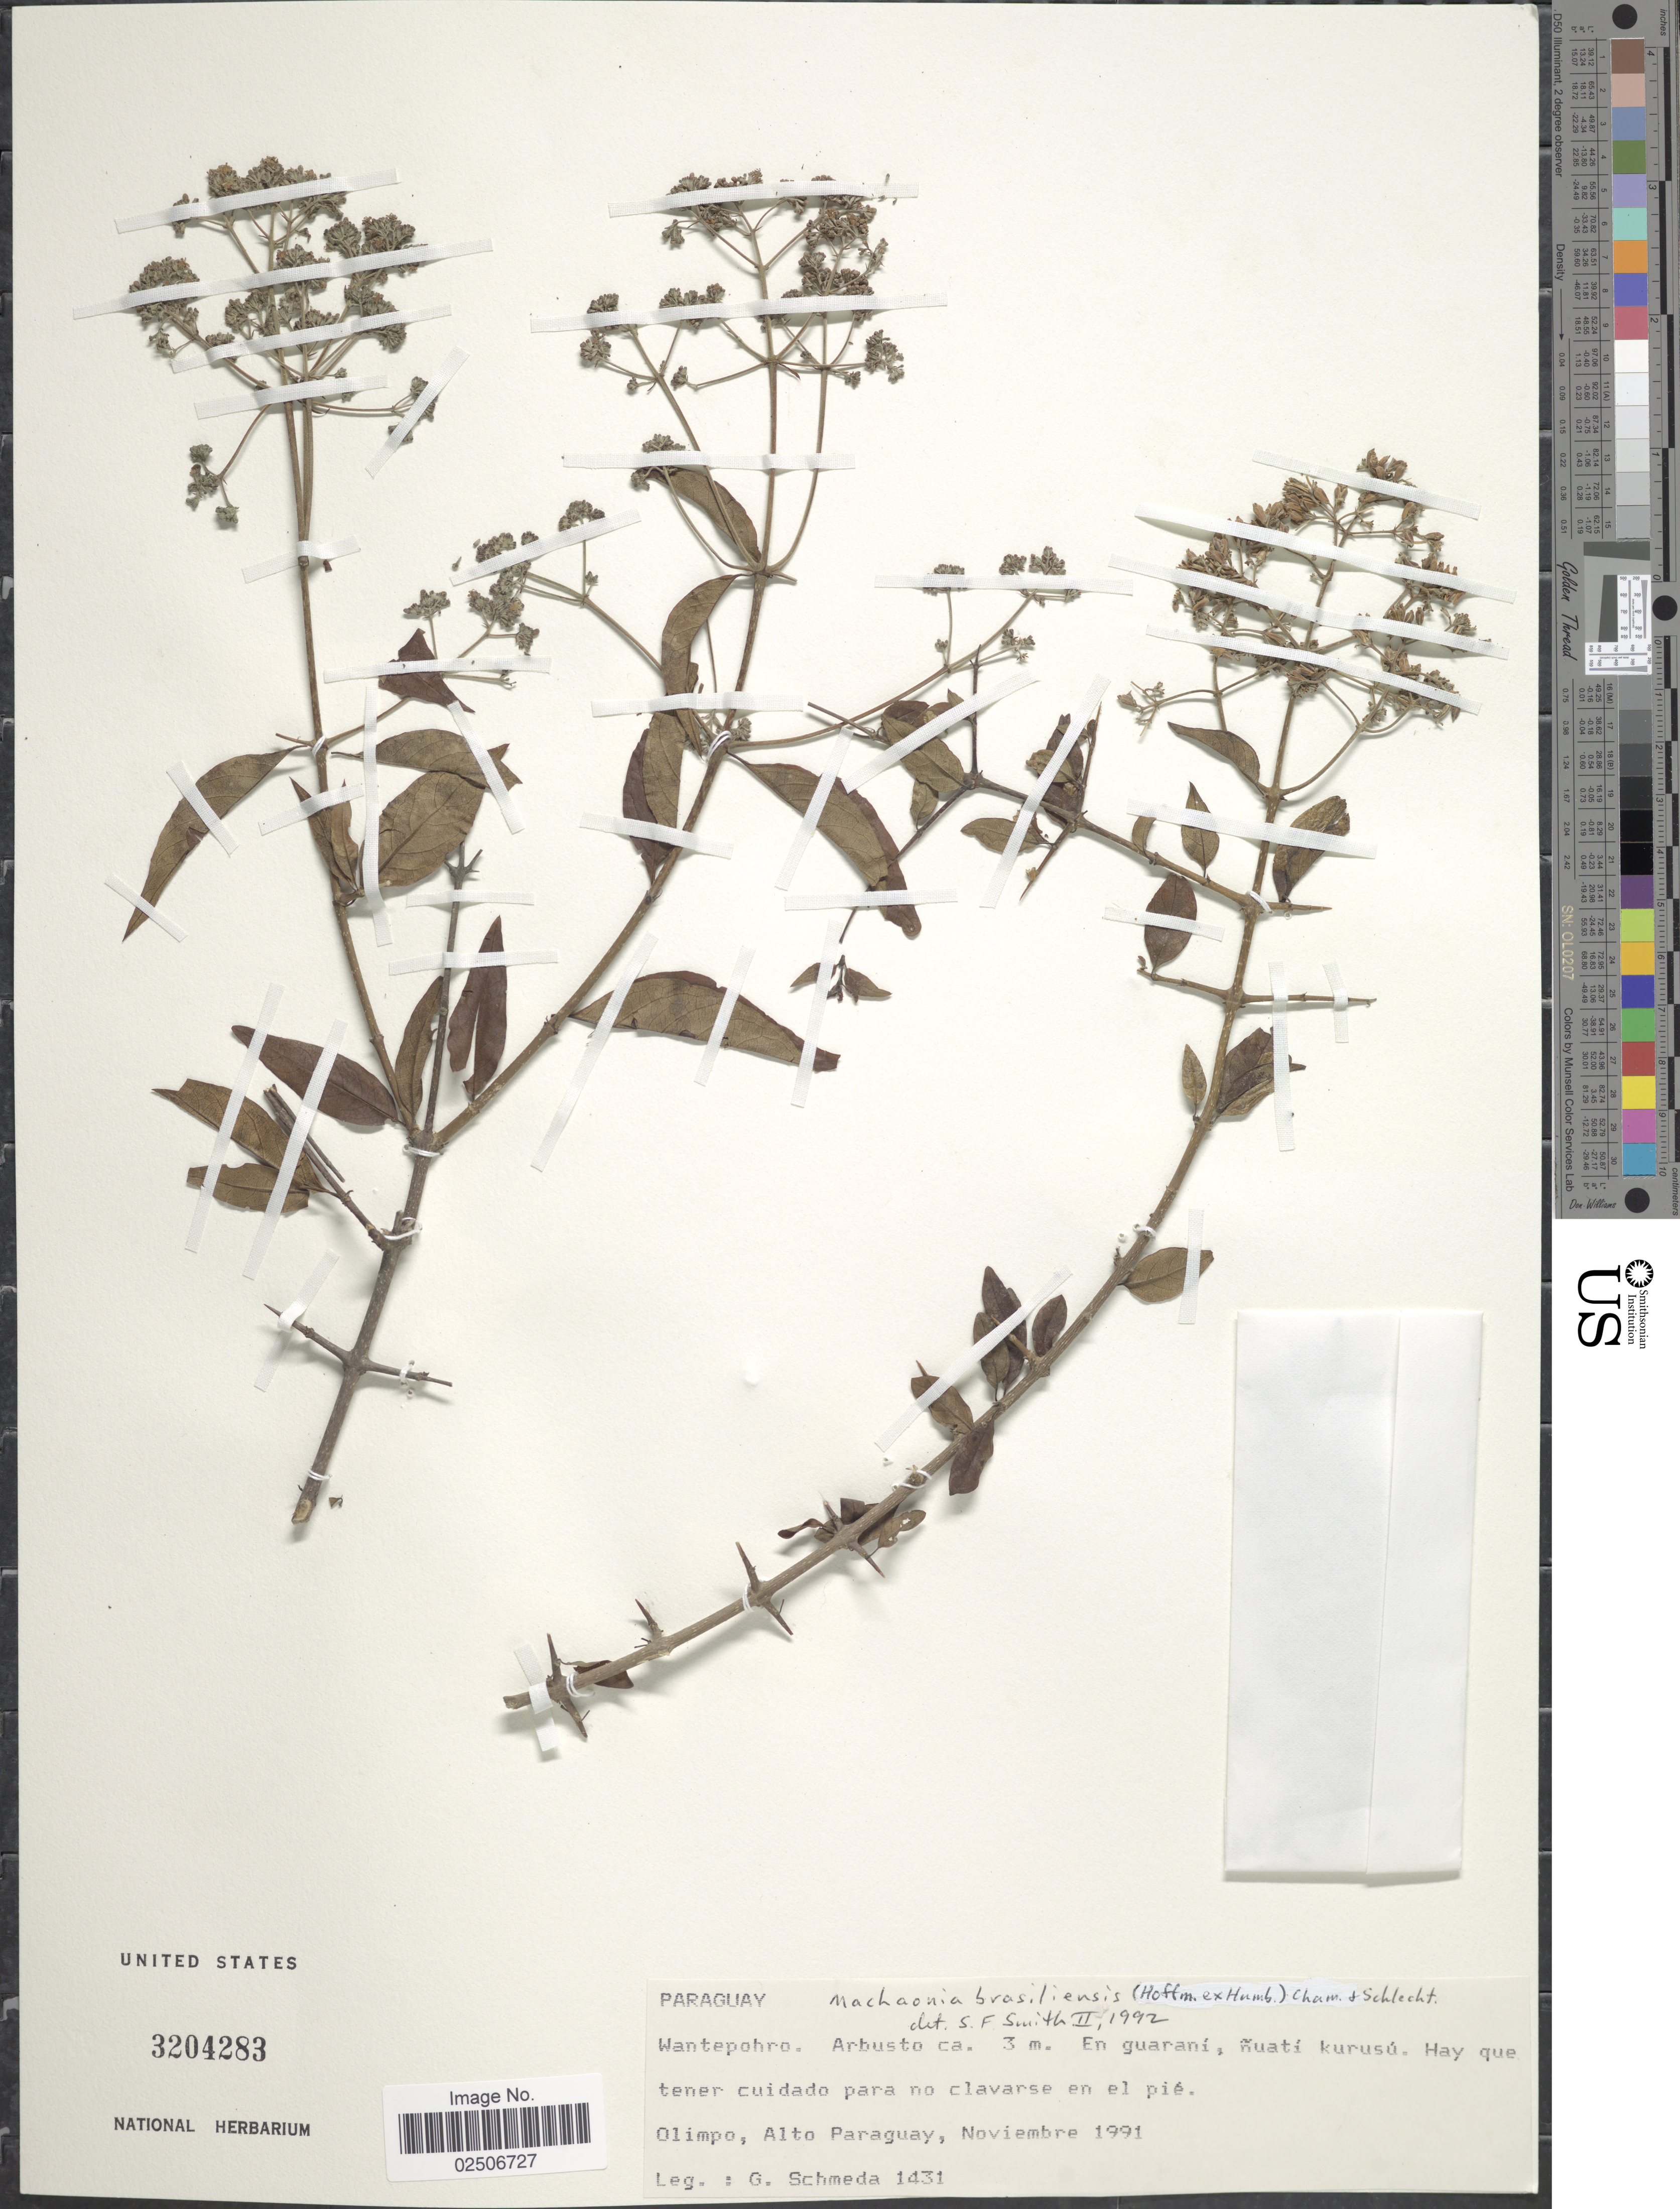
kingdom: Plantae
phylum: Tracheophyta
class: Magnoliopsida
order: Gentianales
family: Rubiaceae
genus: Machaonia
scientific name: Machaonia brasiliensis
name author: (Hoffmanns. ex Humb.) Cham. & Schltdl.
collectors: G. Schmeda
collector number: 1431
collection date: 1991-11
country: Paraguay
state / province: Alto Paraguay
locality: Olimpo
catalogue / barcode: US 3204283